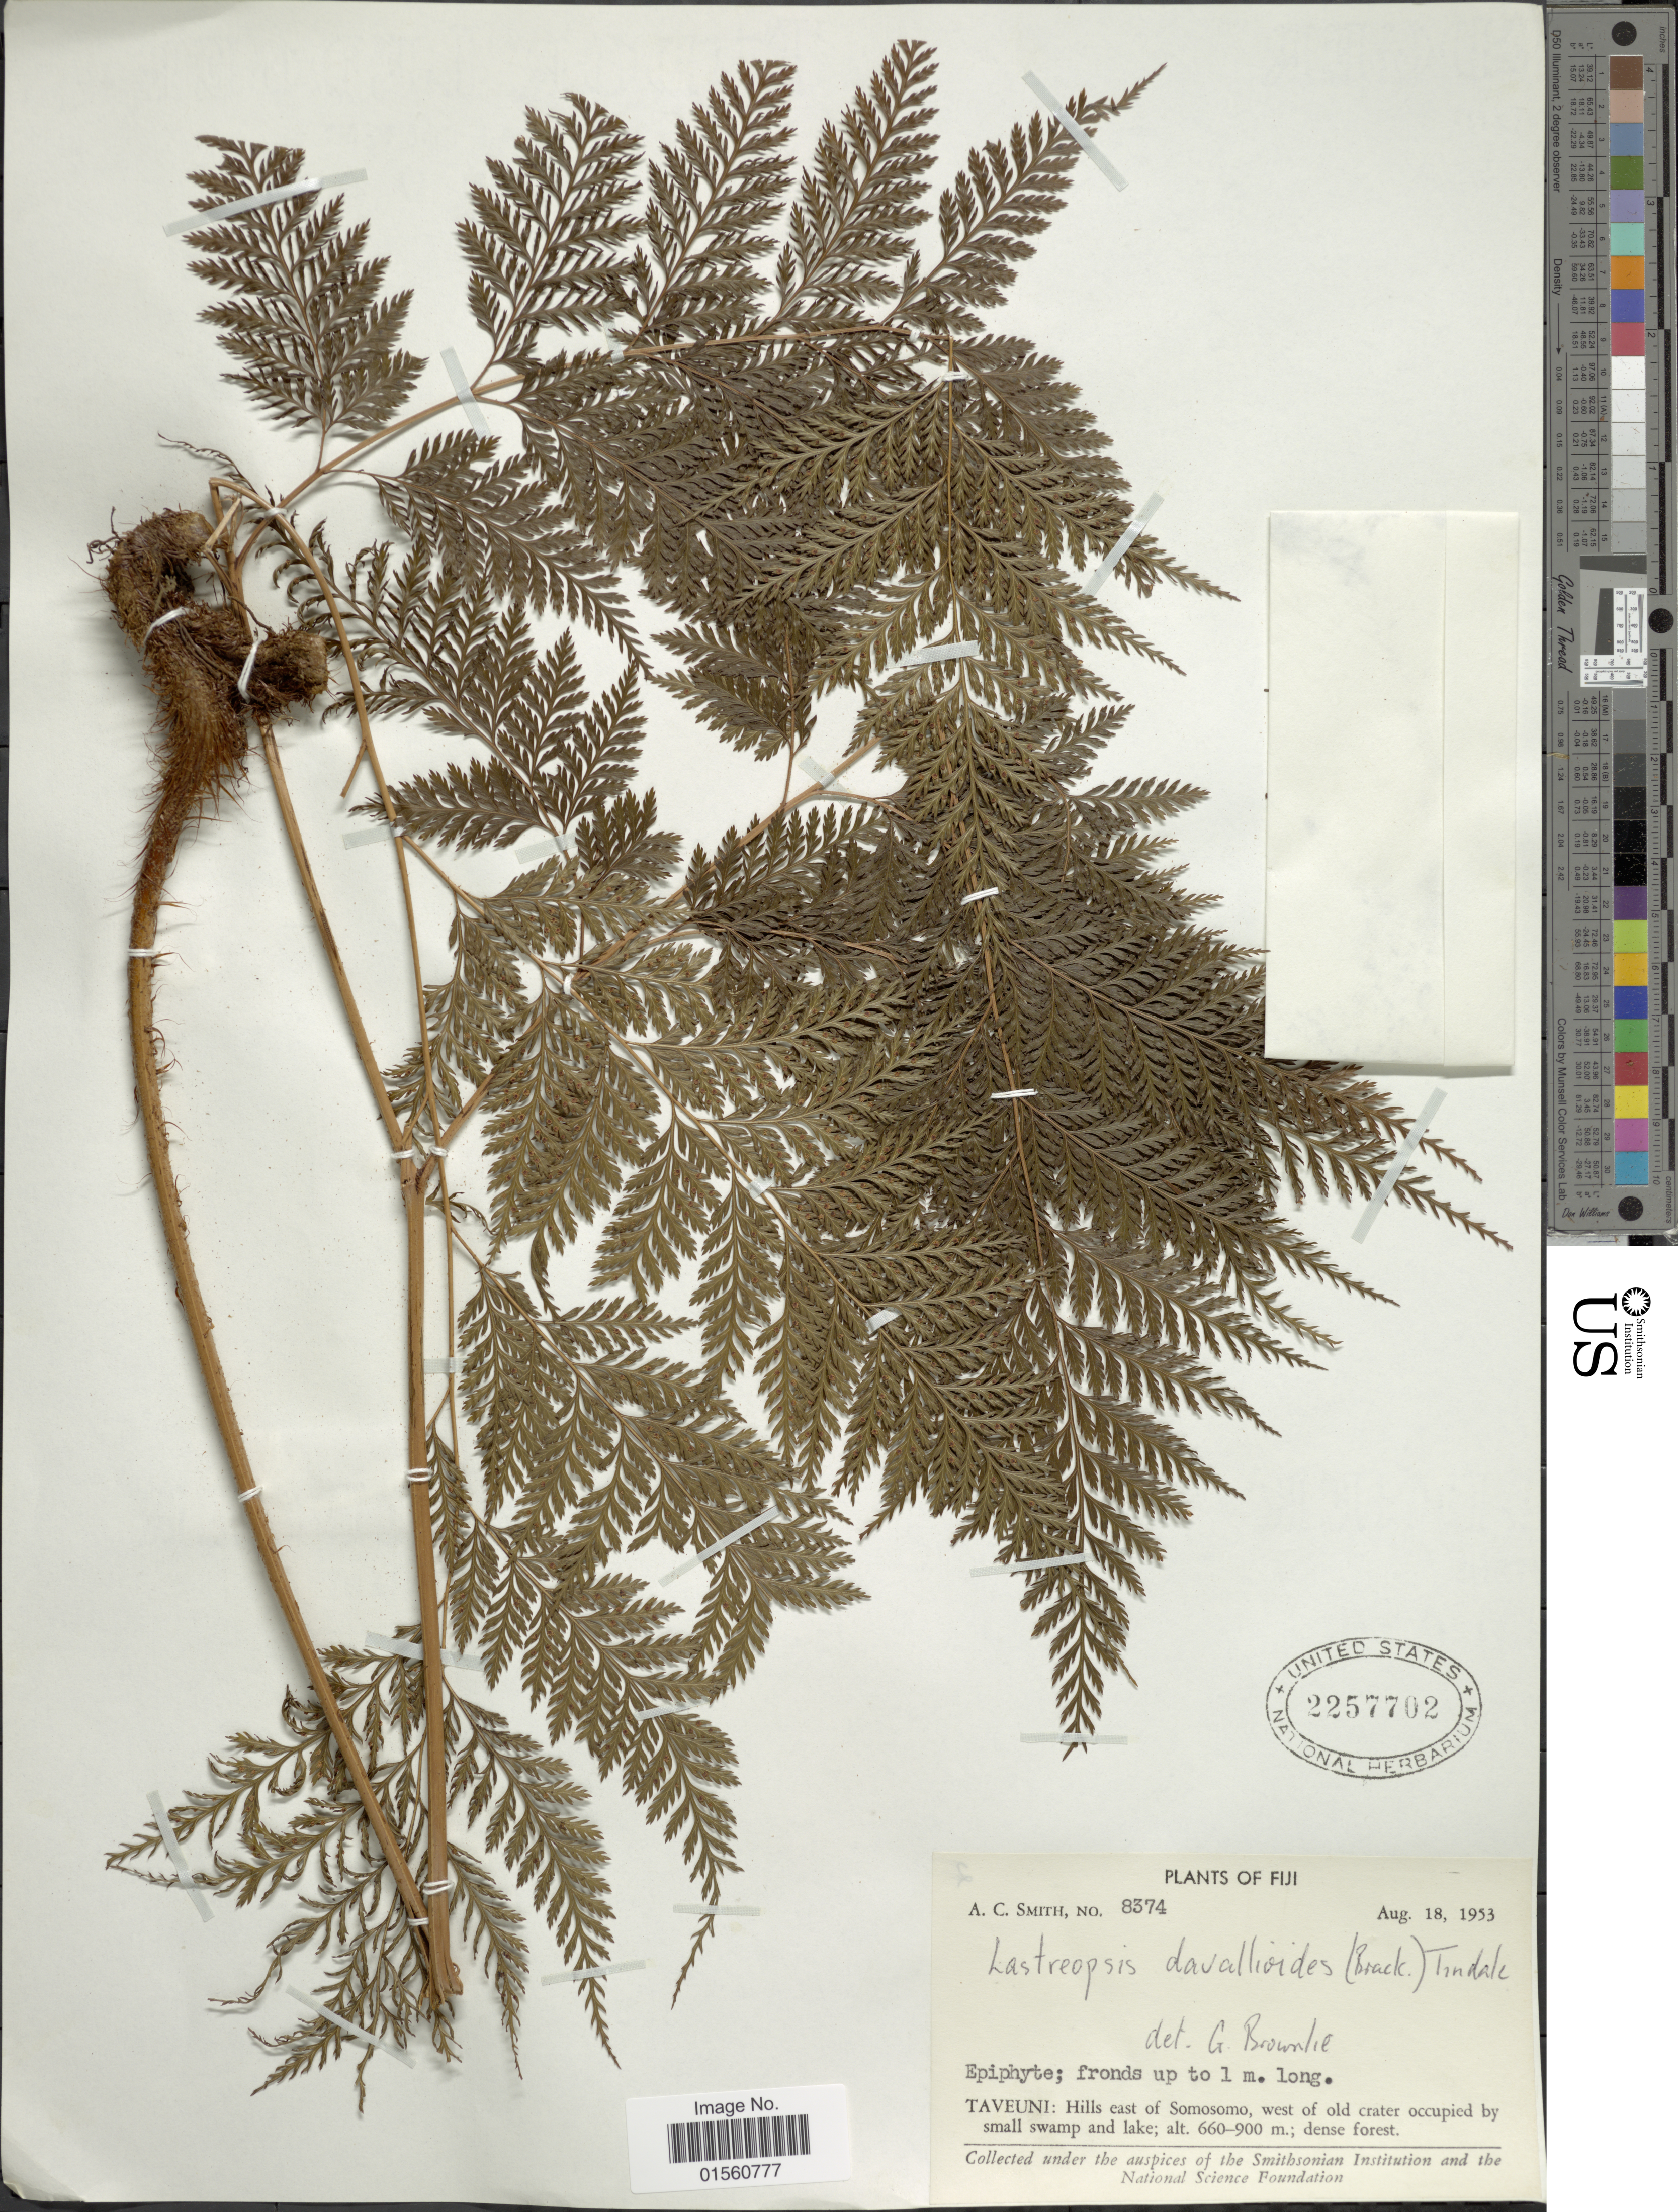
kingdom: Plantae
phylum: Tracheophyta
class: Polypodiopsida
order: Polypodiales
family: Dryopteridaceae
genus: Lastreopsis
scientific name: Lastreopsis davallioides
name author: (Brack.) Tindale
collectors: A. C. Smith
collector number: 7374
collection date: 1953-08-18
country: Fiji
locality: Taveuni: Hills east of Somosomo, west of old crater occupied by small swamp and lake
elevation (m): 660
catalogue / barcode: US 2257702